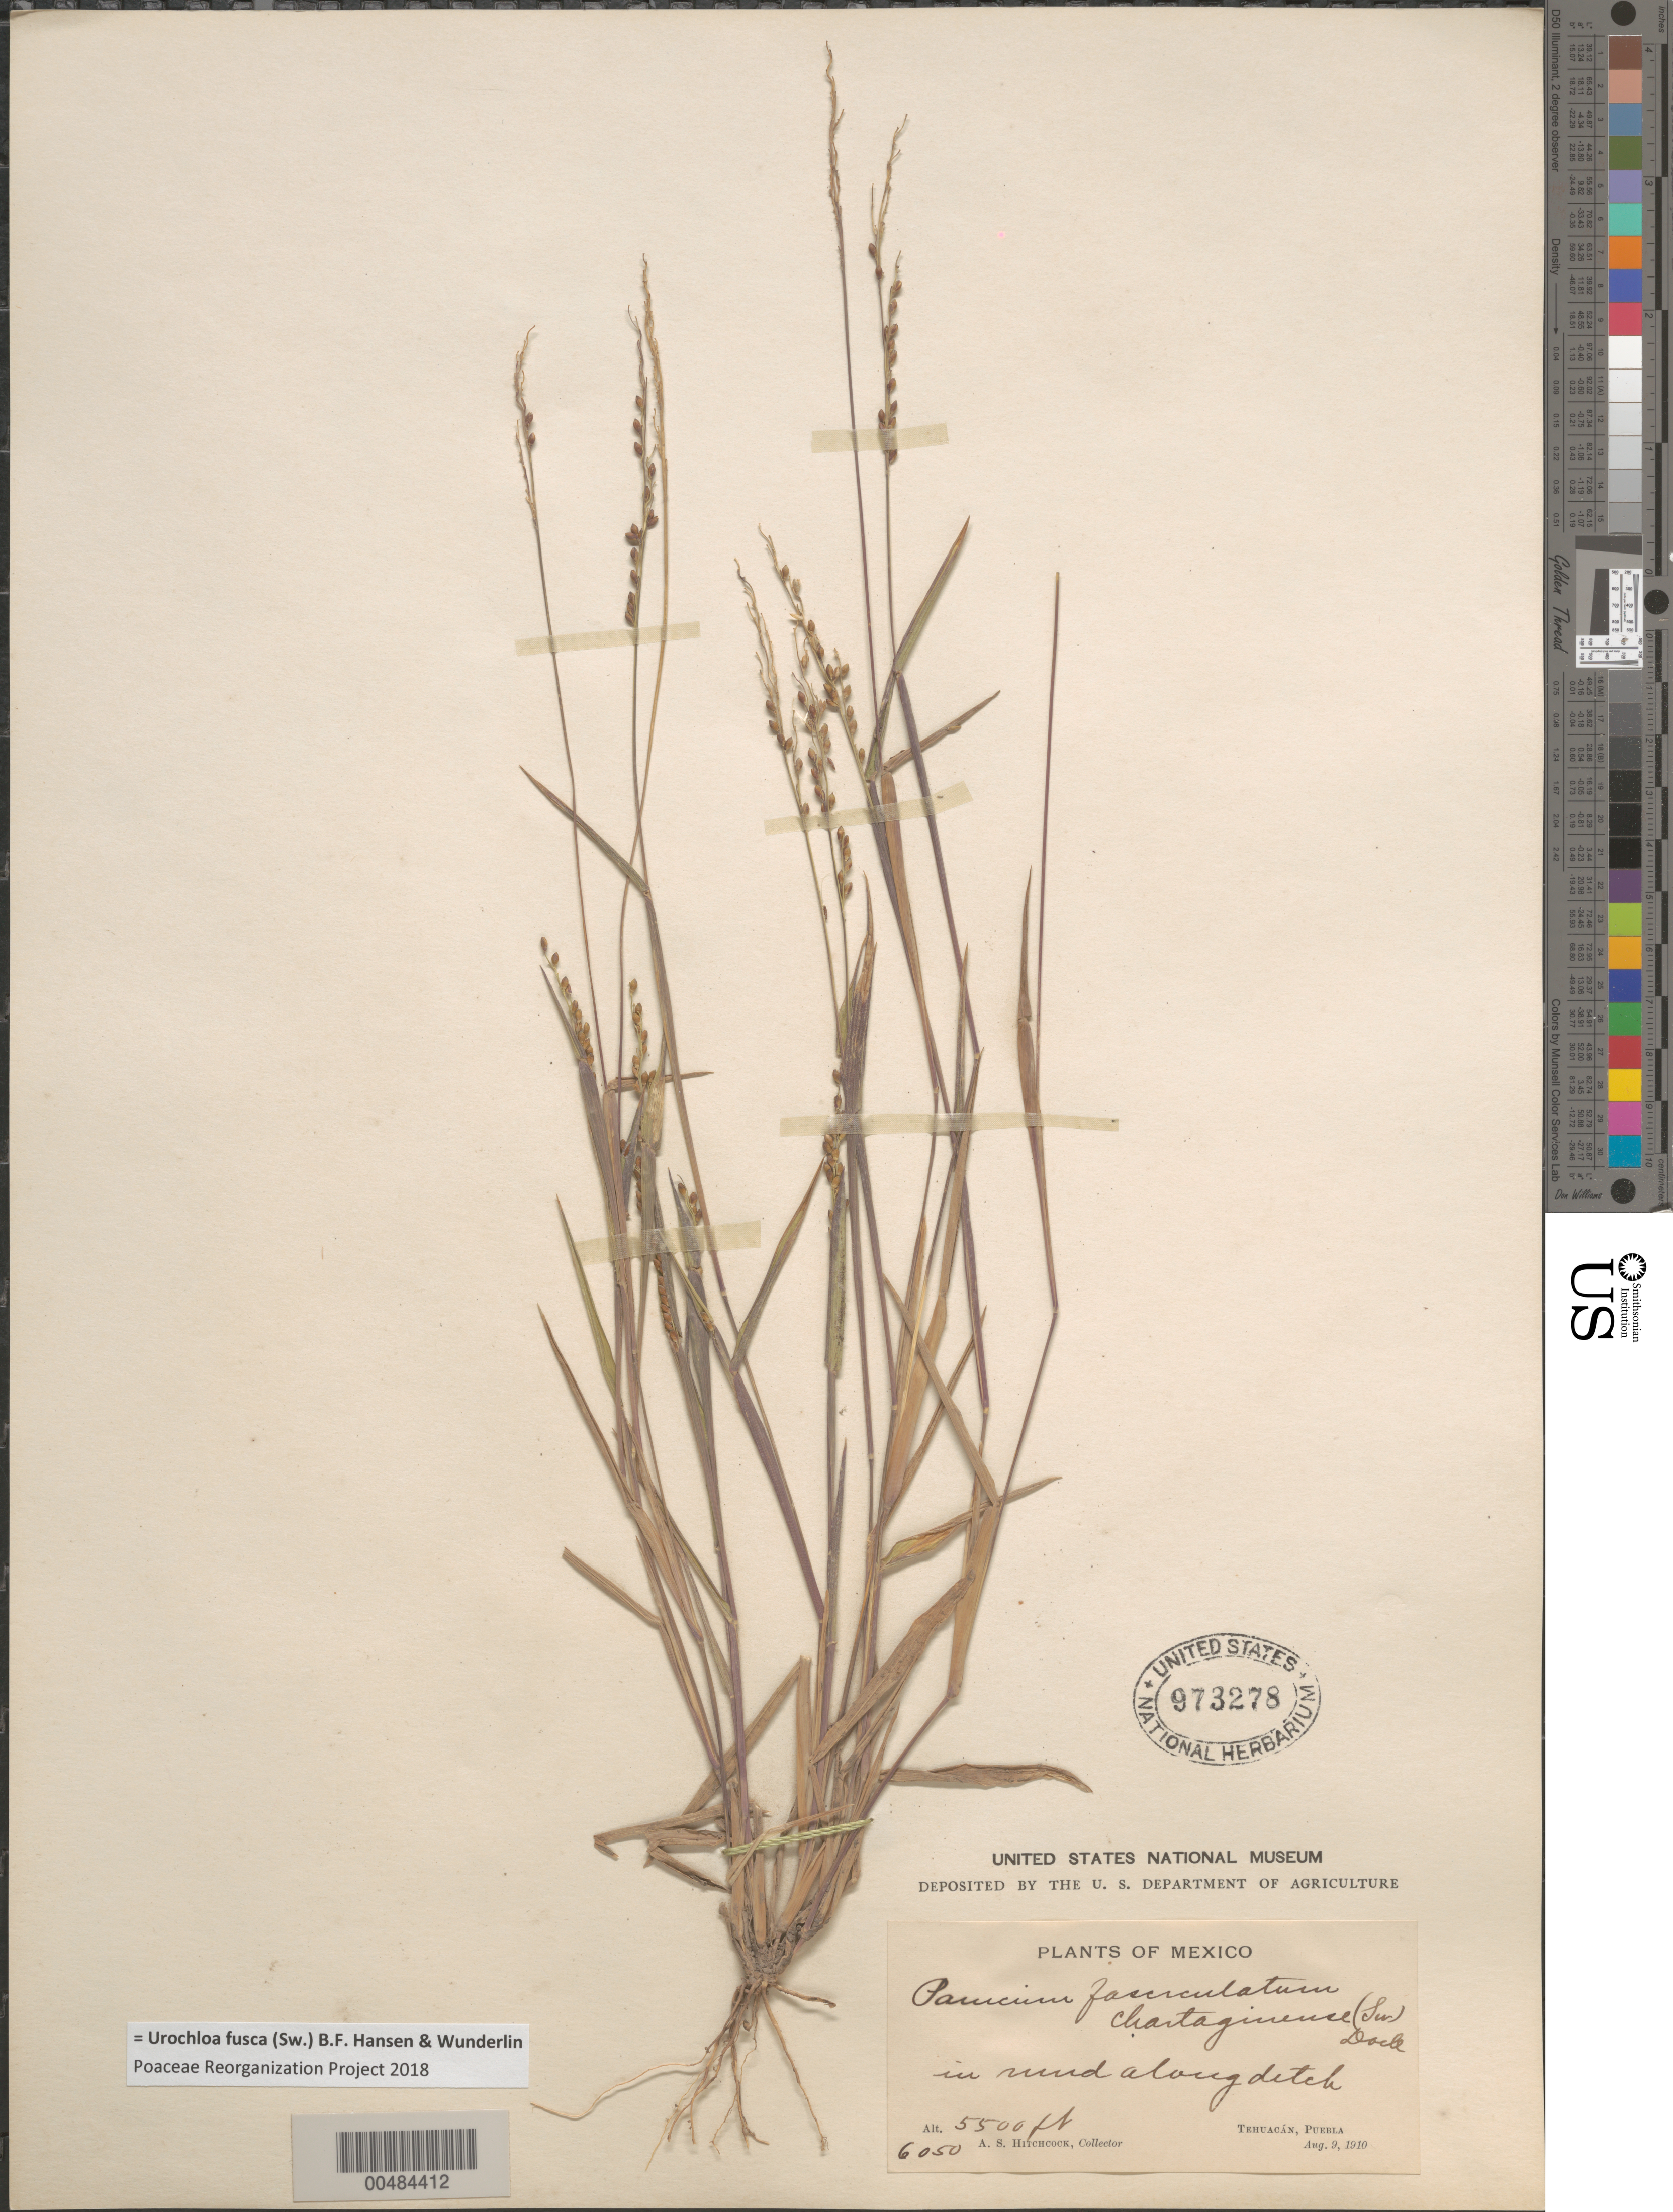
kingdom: Plantae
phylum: Tracheophyta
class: Liliopsida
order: Poales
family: Poaceae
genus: Brachiaria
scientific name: Brachiaria fasciculata var. reticulata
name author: (Torr.) Beetle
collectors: A. S. Hitchcock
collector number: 6050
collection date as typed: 9 Aug 1910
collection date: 1910-08-09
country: Mexico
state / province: Puebla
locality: Tehuac n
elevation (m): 1676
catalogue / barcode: US 973278